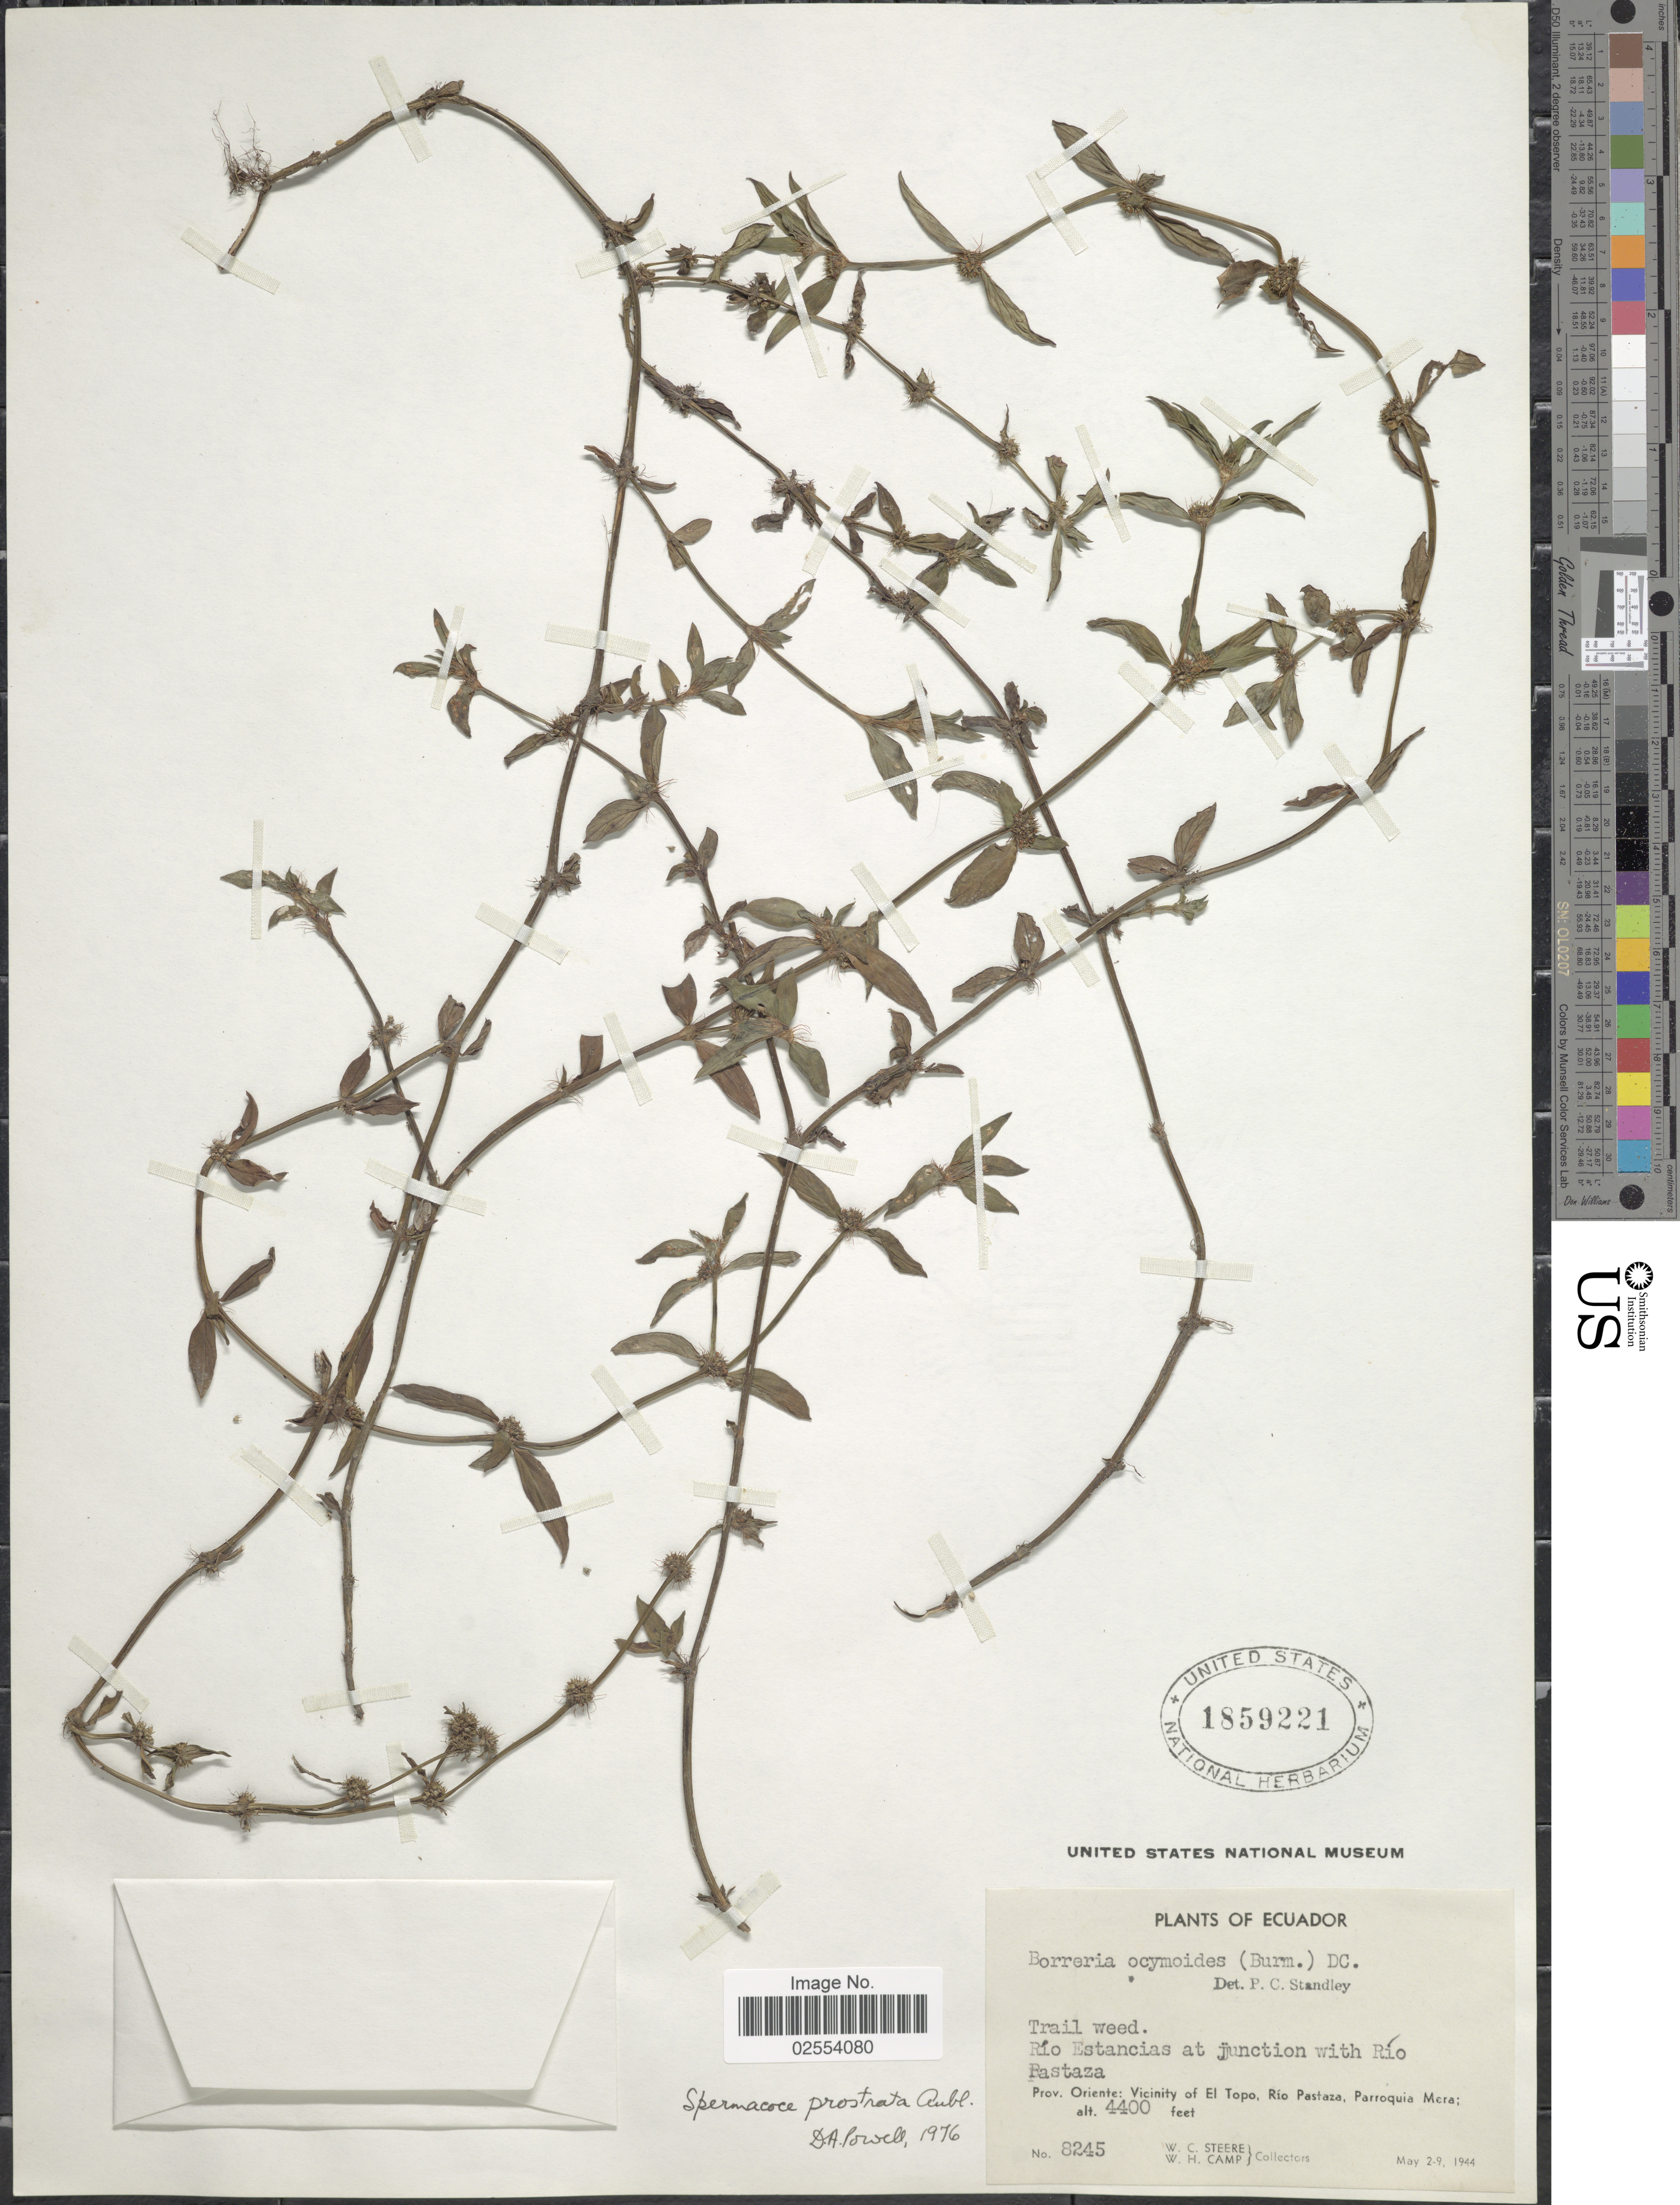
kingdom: Plantae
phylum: Tracheophyta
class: Magnoliopsida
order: Gentianales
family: Rubiaceae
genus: Borreria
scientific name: Borreria ocymoides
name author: (Burm. f.) DC.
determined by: Kirkbride, J. H., Jr.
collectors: W. C. Steere & W. H. Camp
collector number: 8245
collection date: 1944-03-02/1944-03-09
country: Ecuador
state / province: Pastaza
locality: Río Estancias at junction with Río Pastaza, Prov. Oriente: Vicinity of El Topo, Río Pastaza, Parroquia Mera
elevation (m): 1341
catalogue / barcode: US 1859221